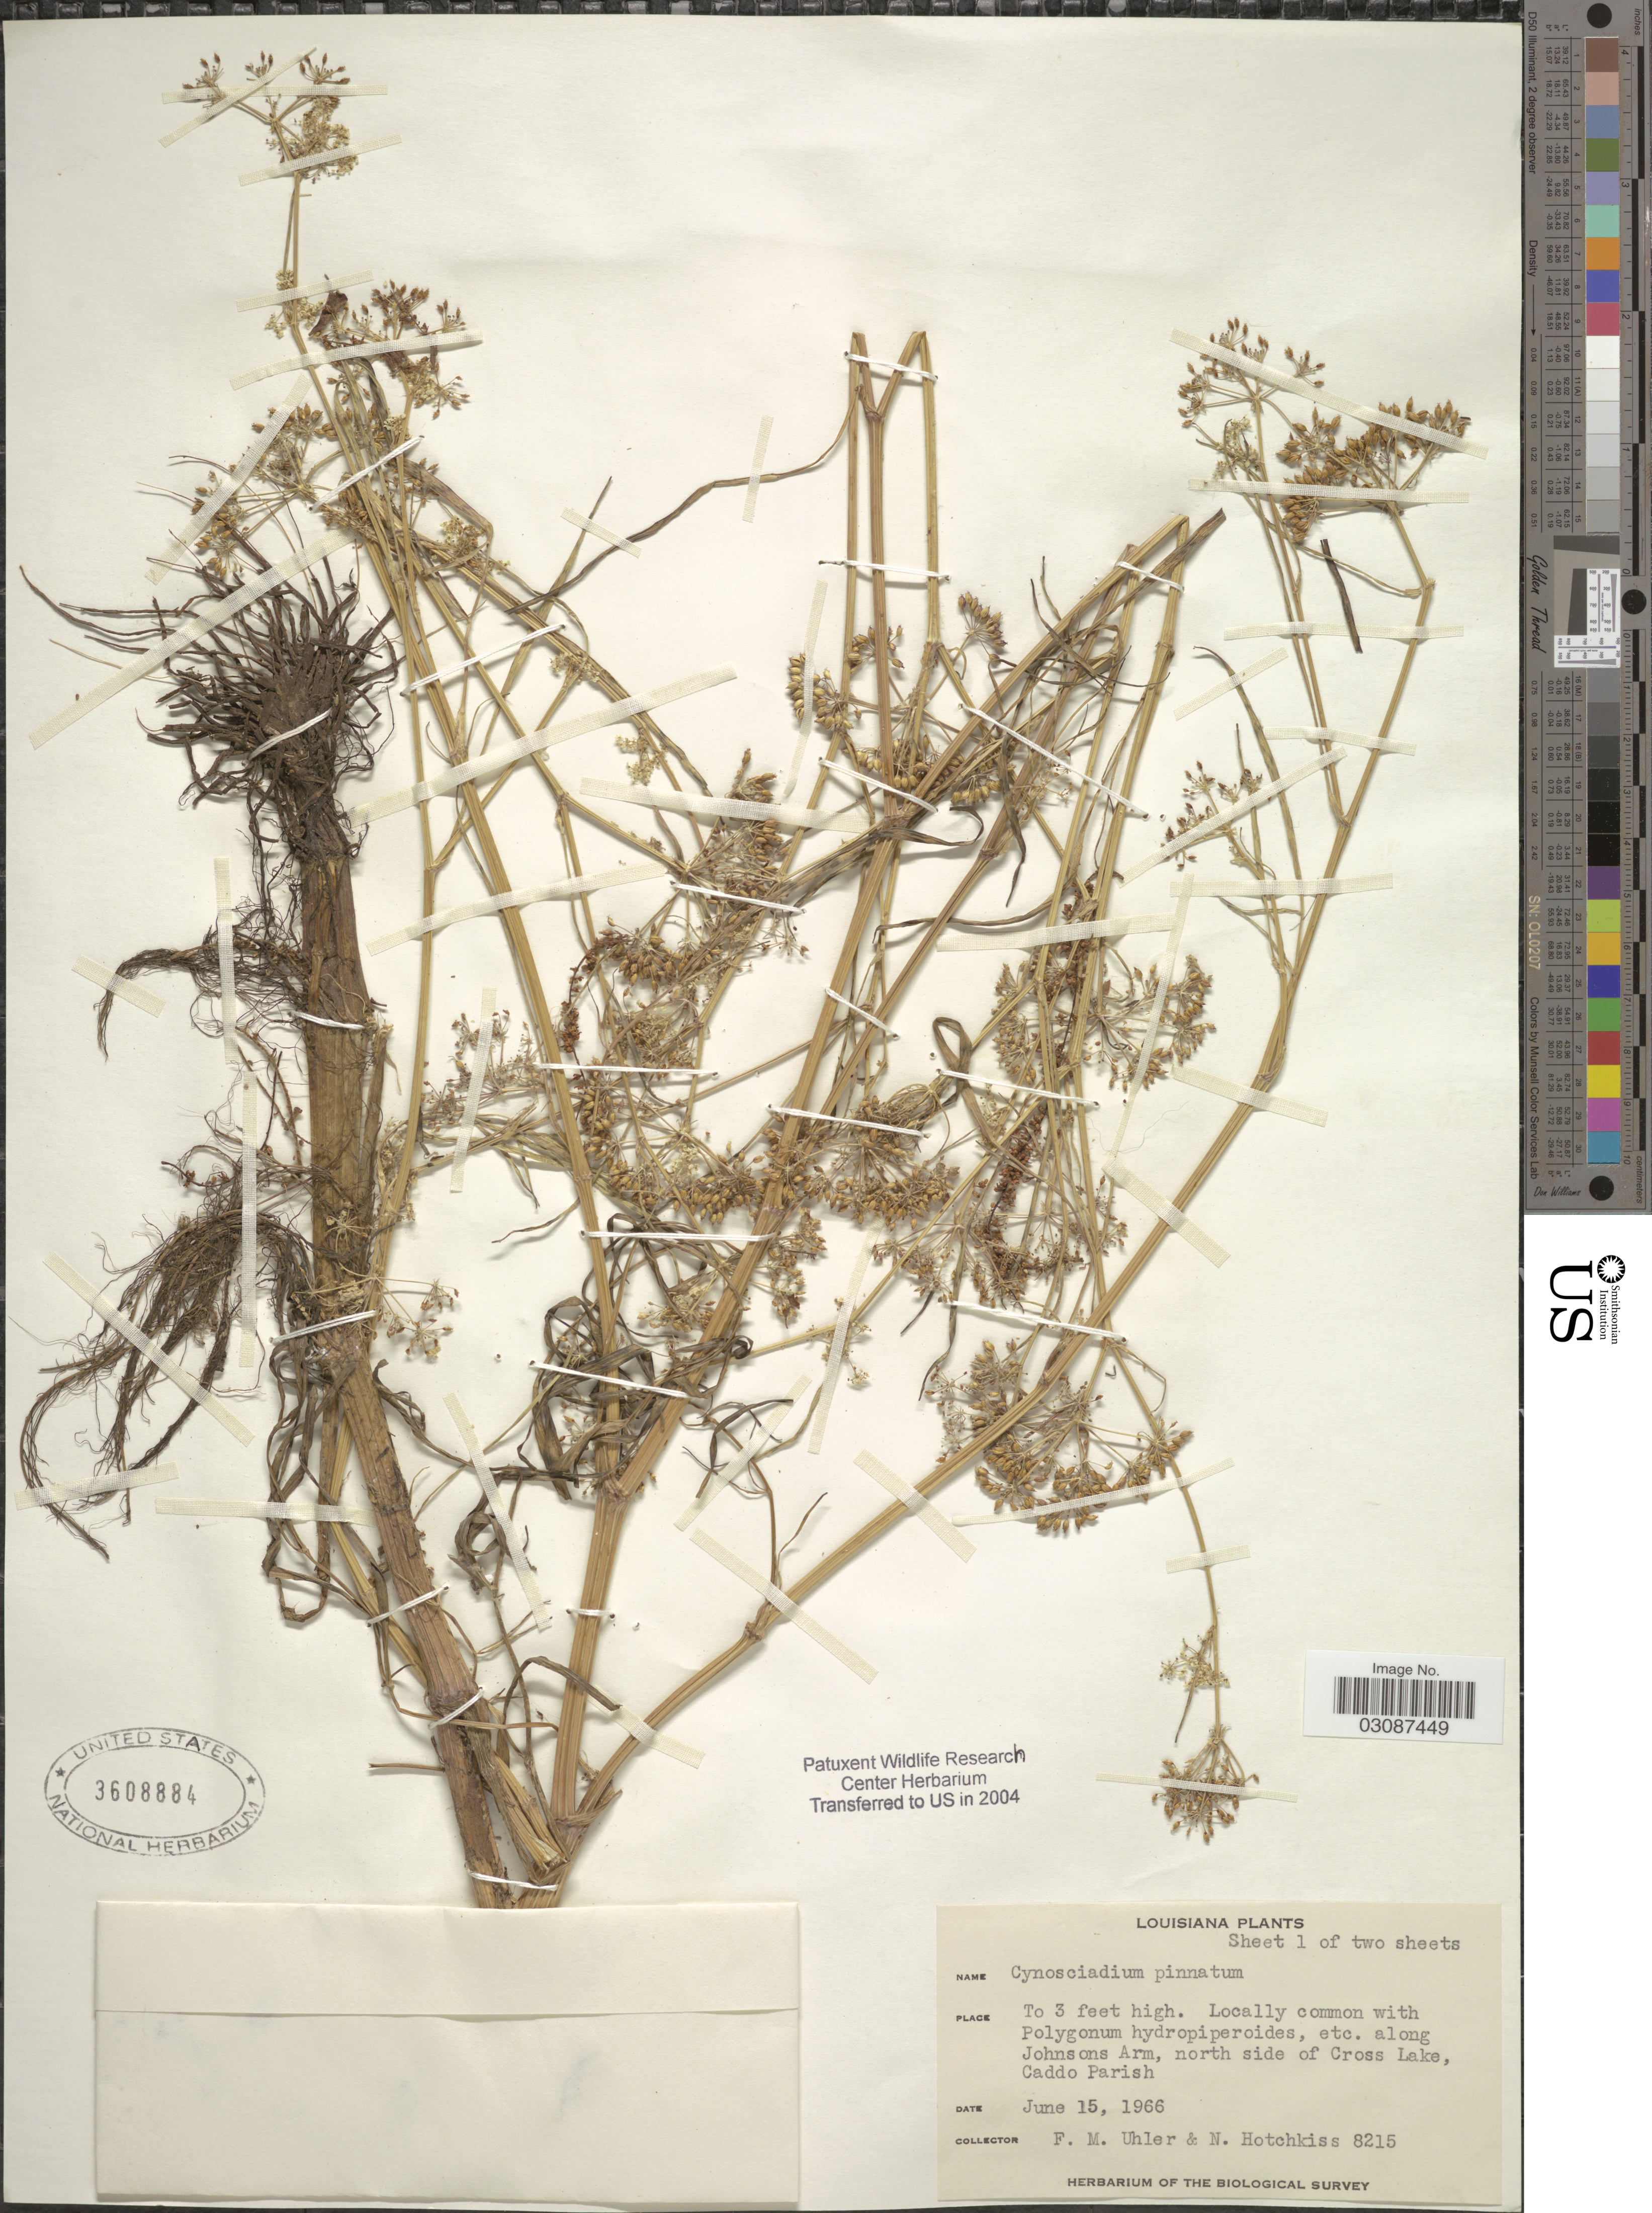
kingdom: Plantae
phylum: Tracheophyta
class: Magnoliopsida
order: Apiales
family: Apiaceae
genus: Limnosciadium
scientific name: Limnosciadium pinnatum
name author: (DC.) Mathias & Constance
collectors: F. M. Uhler & N. Hotchkiss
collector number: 8215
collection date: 1966-06-15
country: United States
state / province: Louisiana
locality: Along Johnsons Arm, north side of Cross Lake, Caddo Parish.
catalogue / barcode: US 3608884